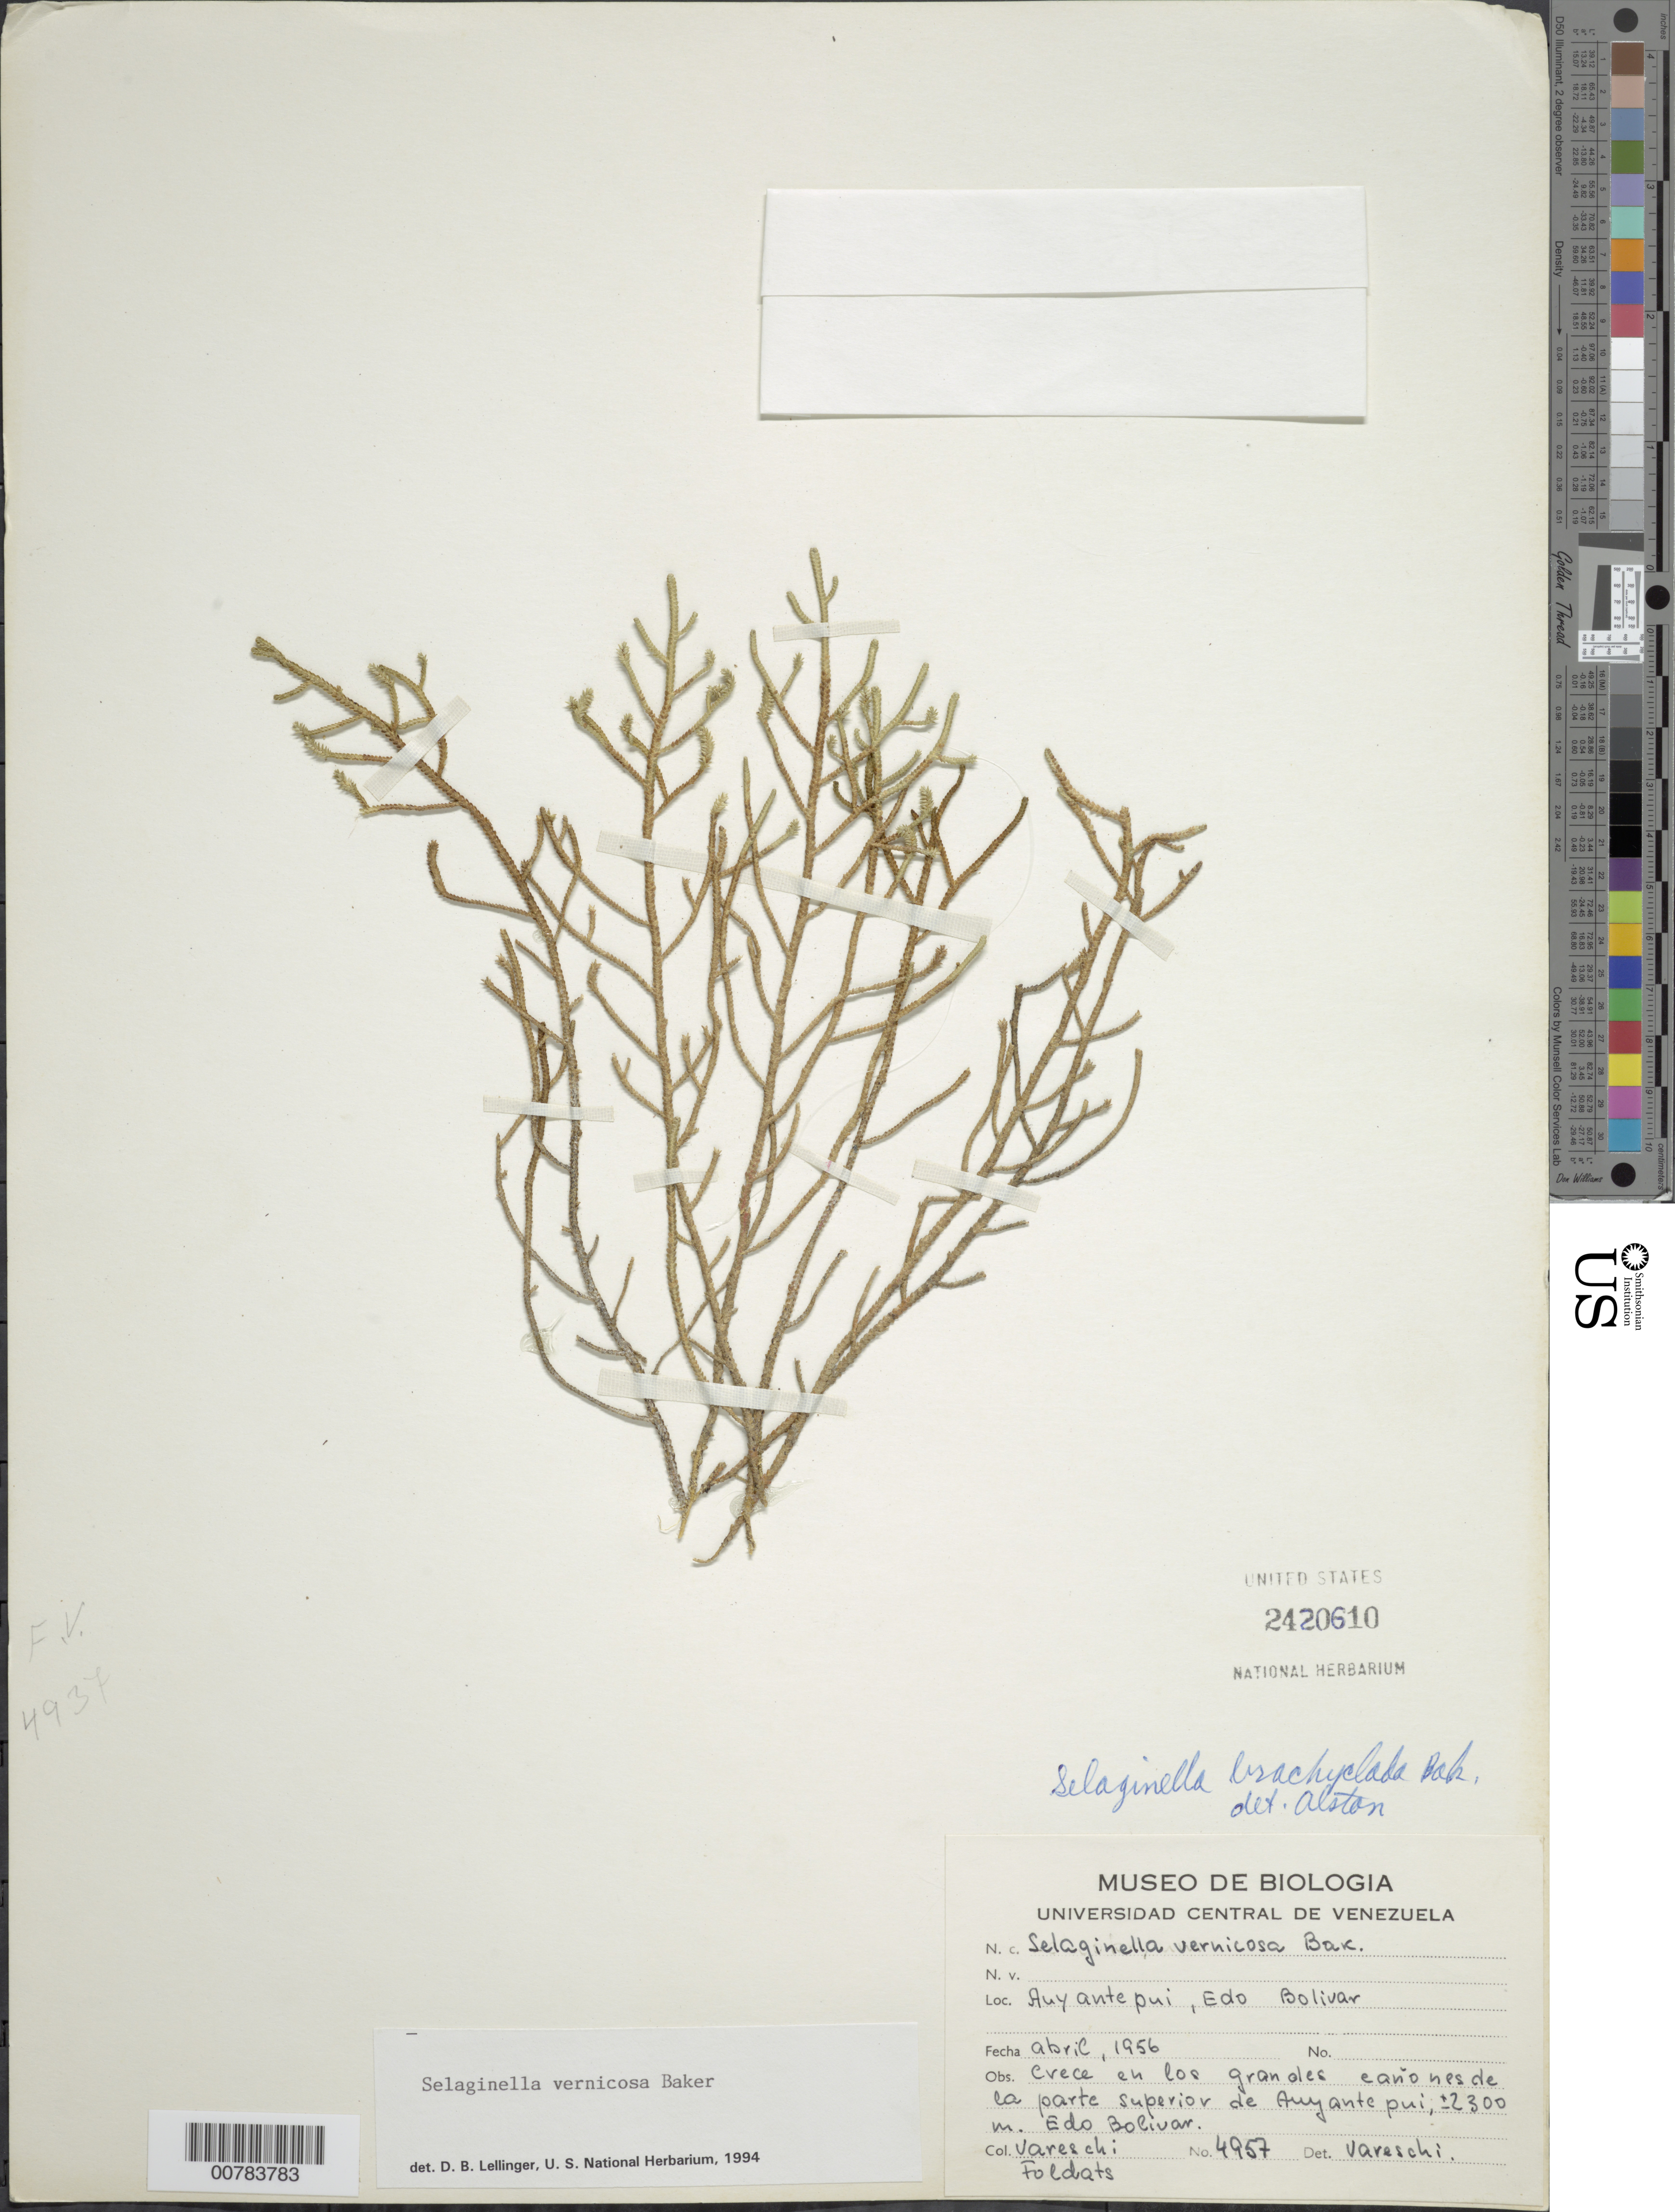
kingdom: Plantae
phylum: Tracheophyta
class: Lycopodiopsida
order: Selaginellales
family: Selaginellaceae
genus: Selaginella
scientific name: Selaginella vernicosa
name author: Baker in Thurn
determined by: Lellinger, David B., (BOT), Smithsonian Institution - National Museum of Natural History (UNITED STATES)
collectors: V. Vareschi & E. Foldats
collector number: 4957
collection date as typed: Apr-56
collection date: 1956-04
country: Venezuela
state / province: Bolívar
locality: Auyan-tepuí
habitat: Crece en los granoles eñonesde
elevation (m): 2300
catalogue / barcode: US 2420610